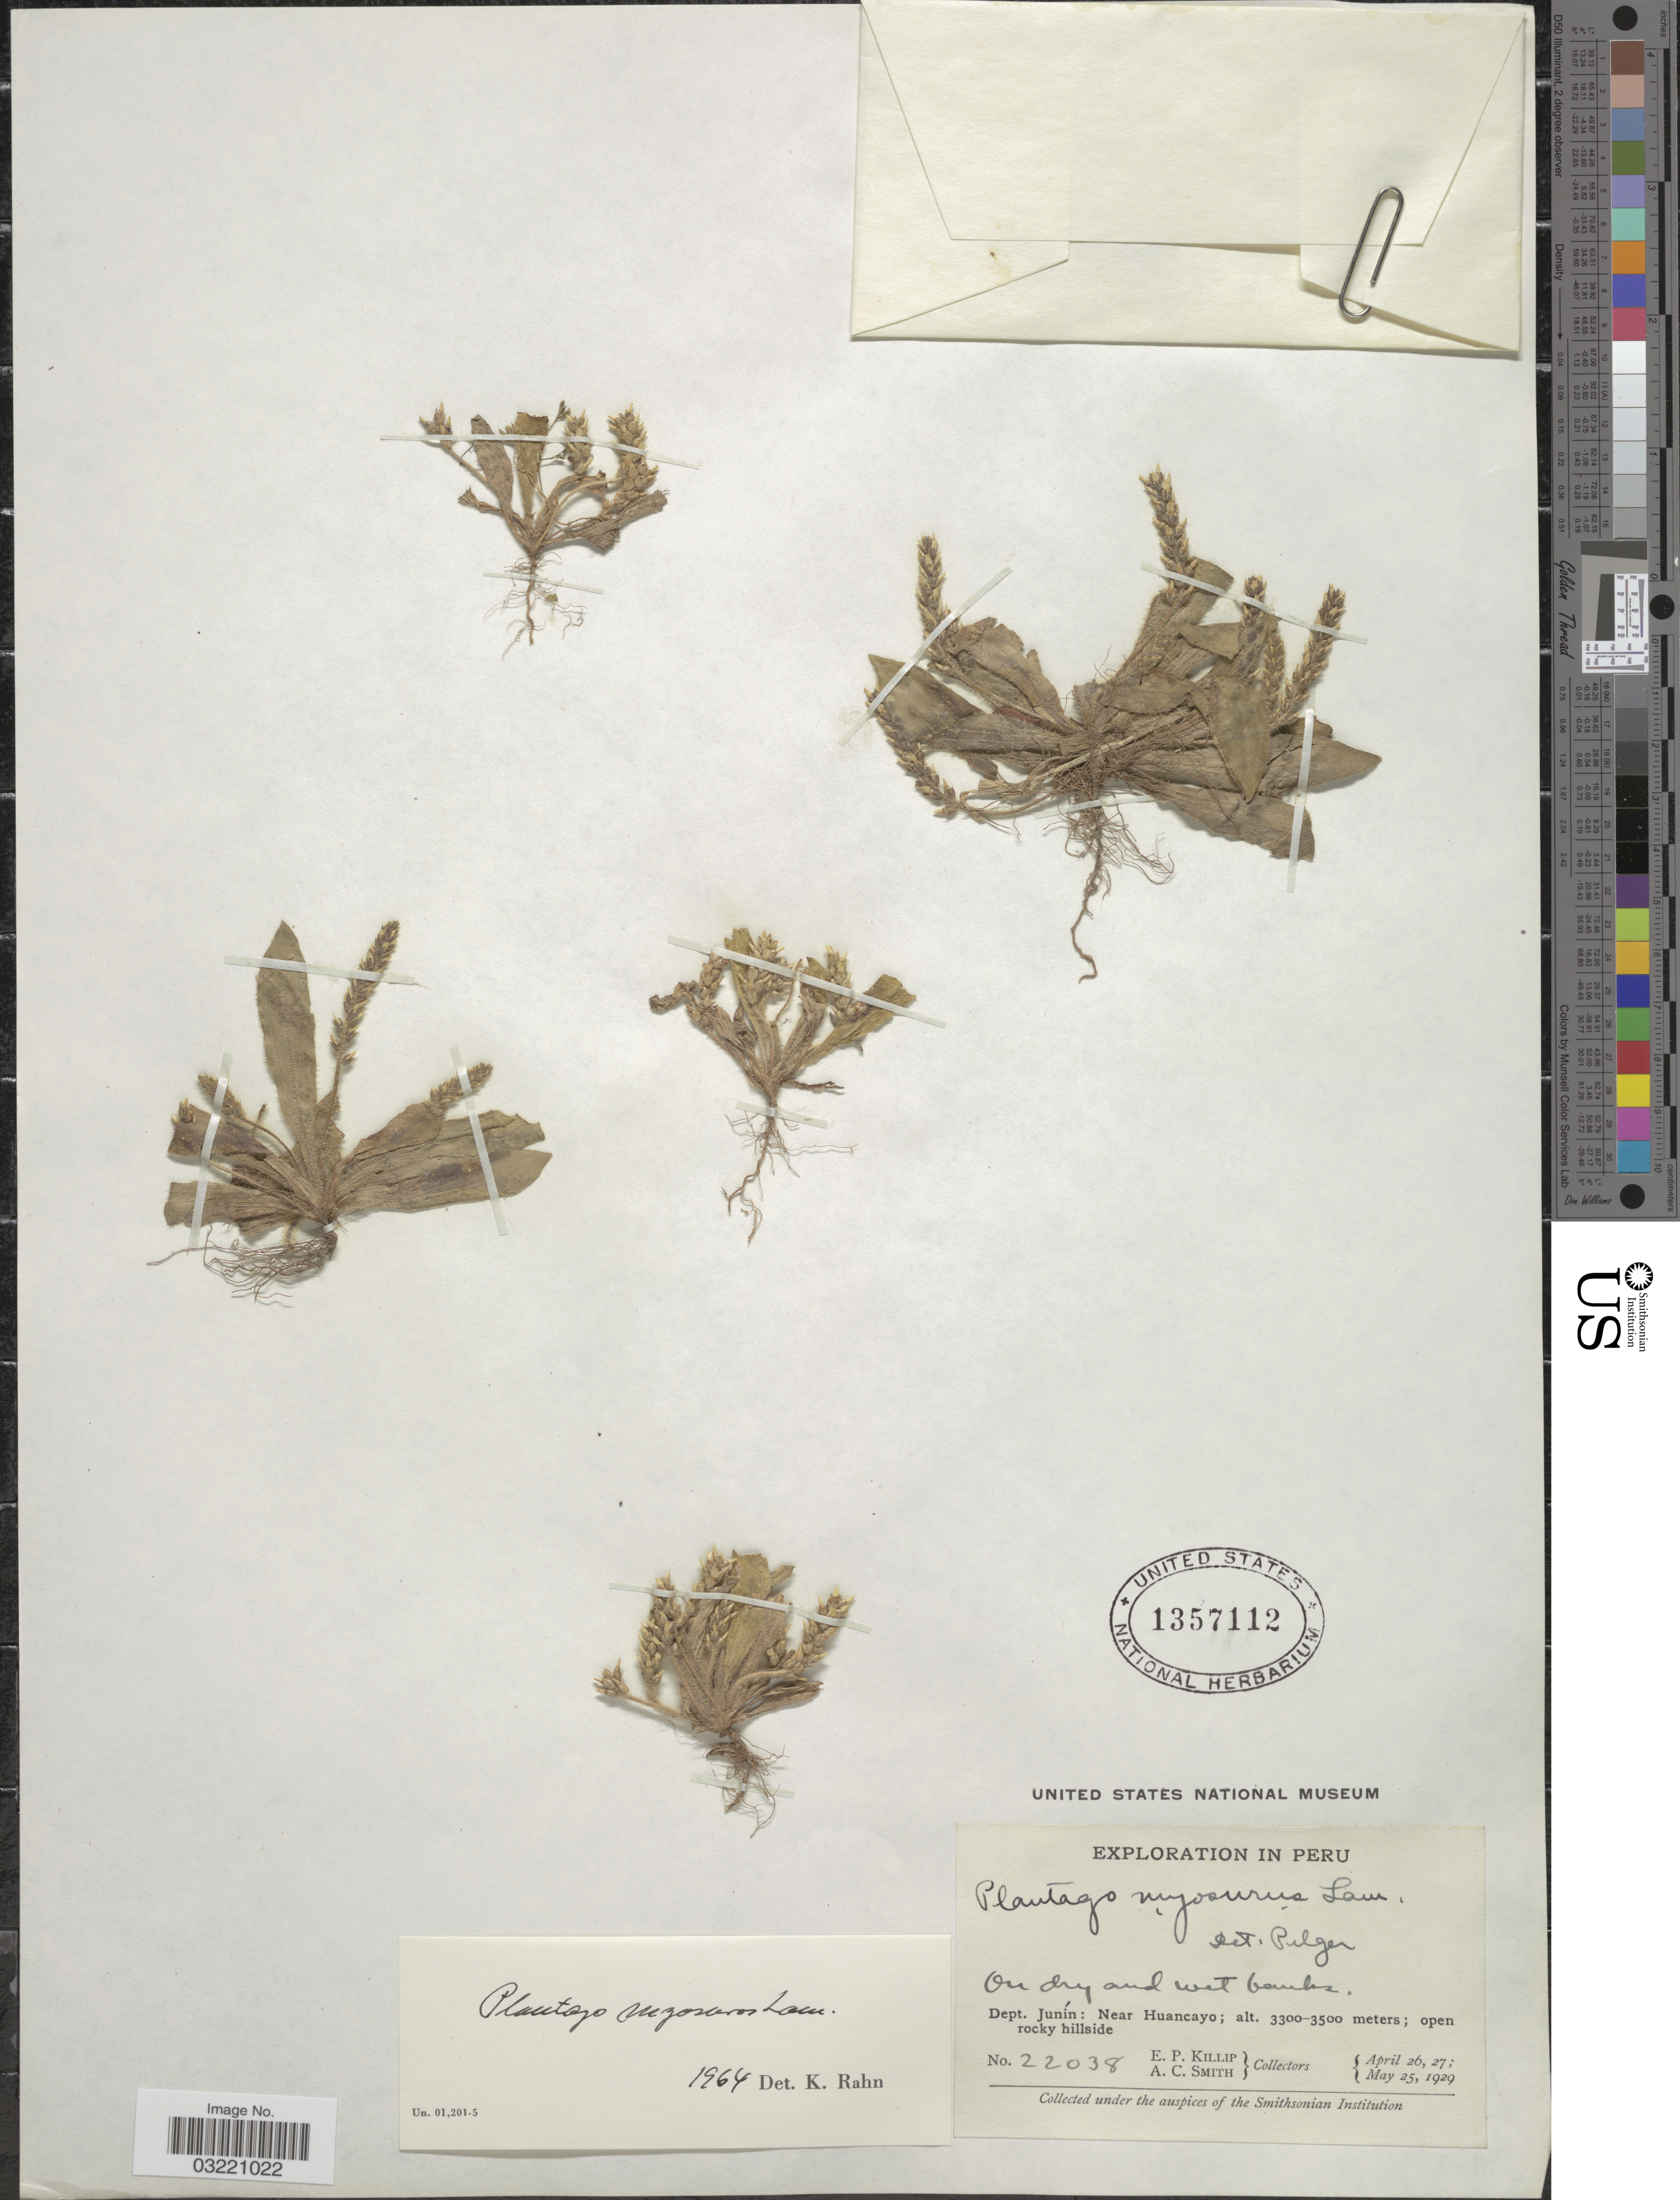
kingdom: Plantae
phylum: Tracheophyta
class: Magnoliopsida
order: Lamiales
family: Plantaginaceae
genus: Plantago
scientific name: Plantago myosuros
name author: Lam.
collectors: E. P. Killip & A. C. Smith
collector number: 22038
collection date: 1929-04-26/1929-05-25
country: Peru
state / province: Junín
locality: Dept. Junín: Near Huancayo.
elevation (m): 3300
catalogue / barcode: US 1357112